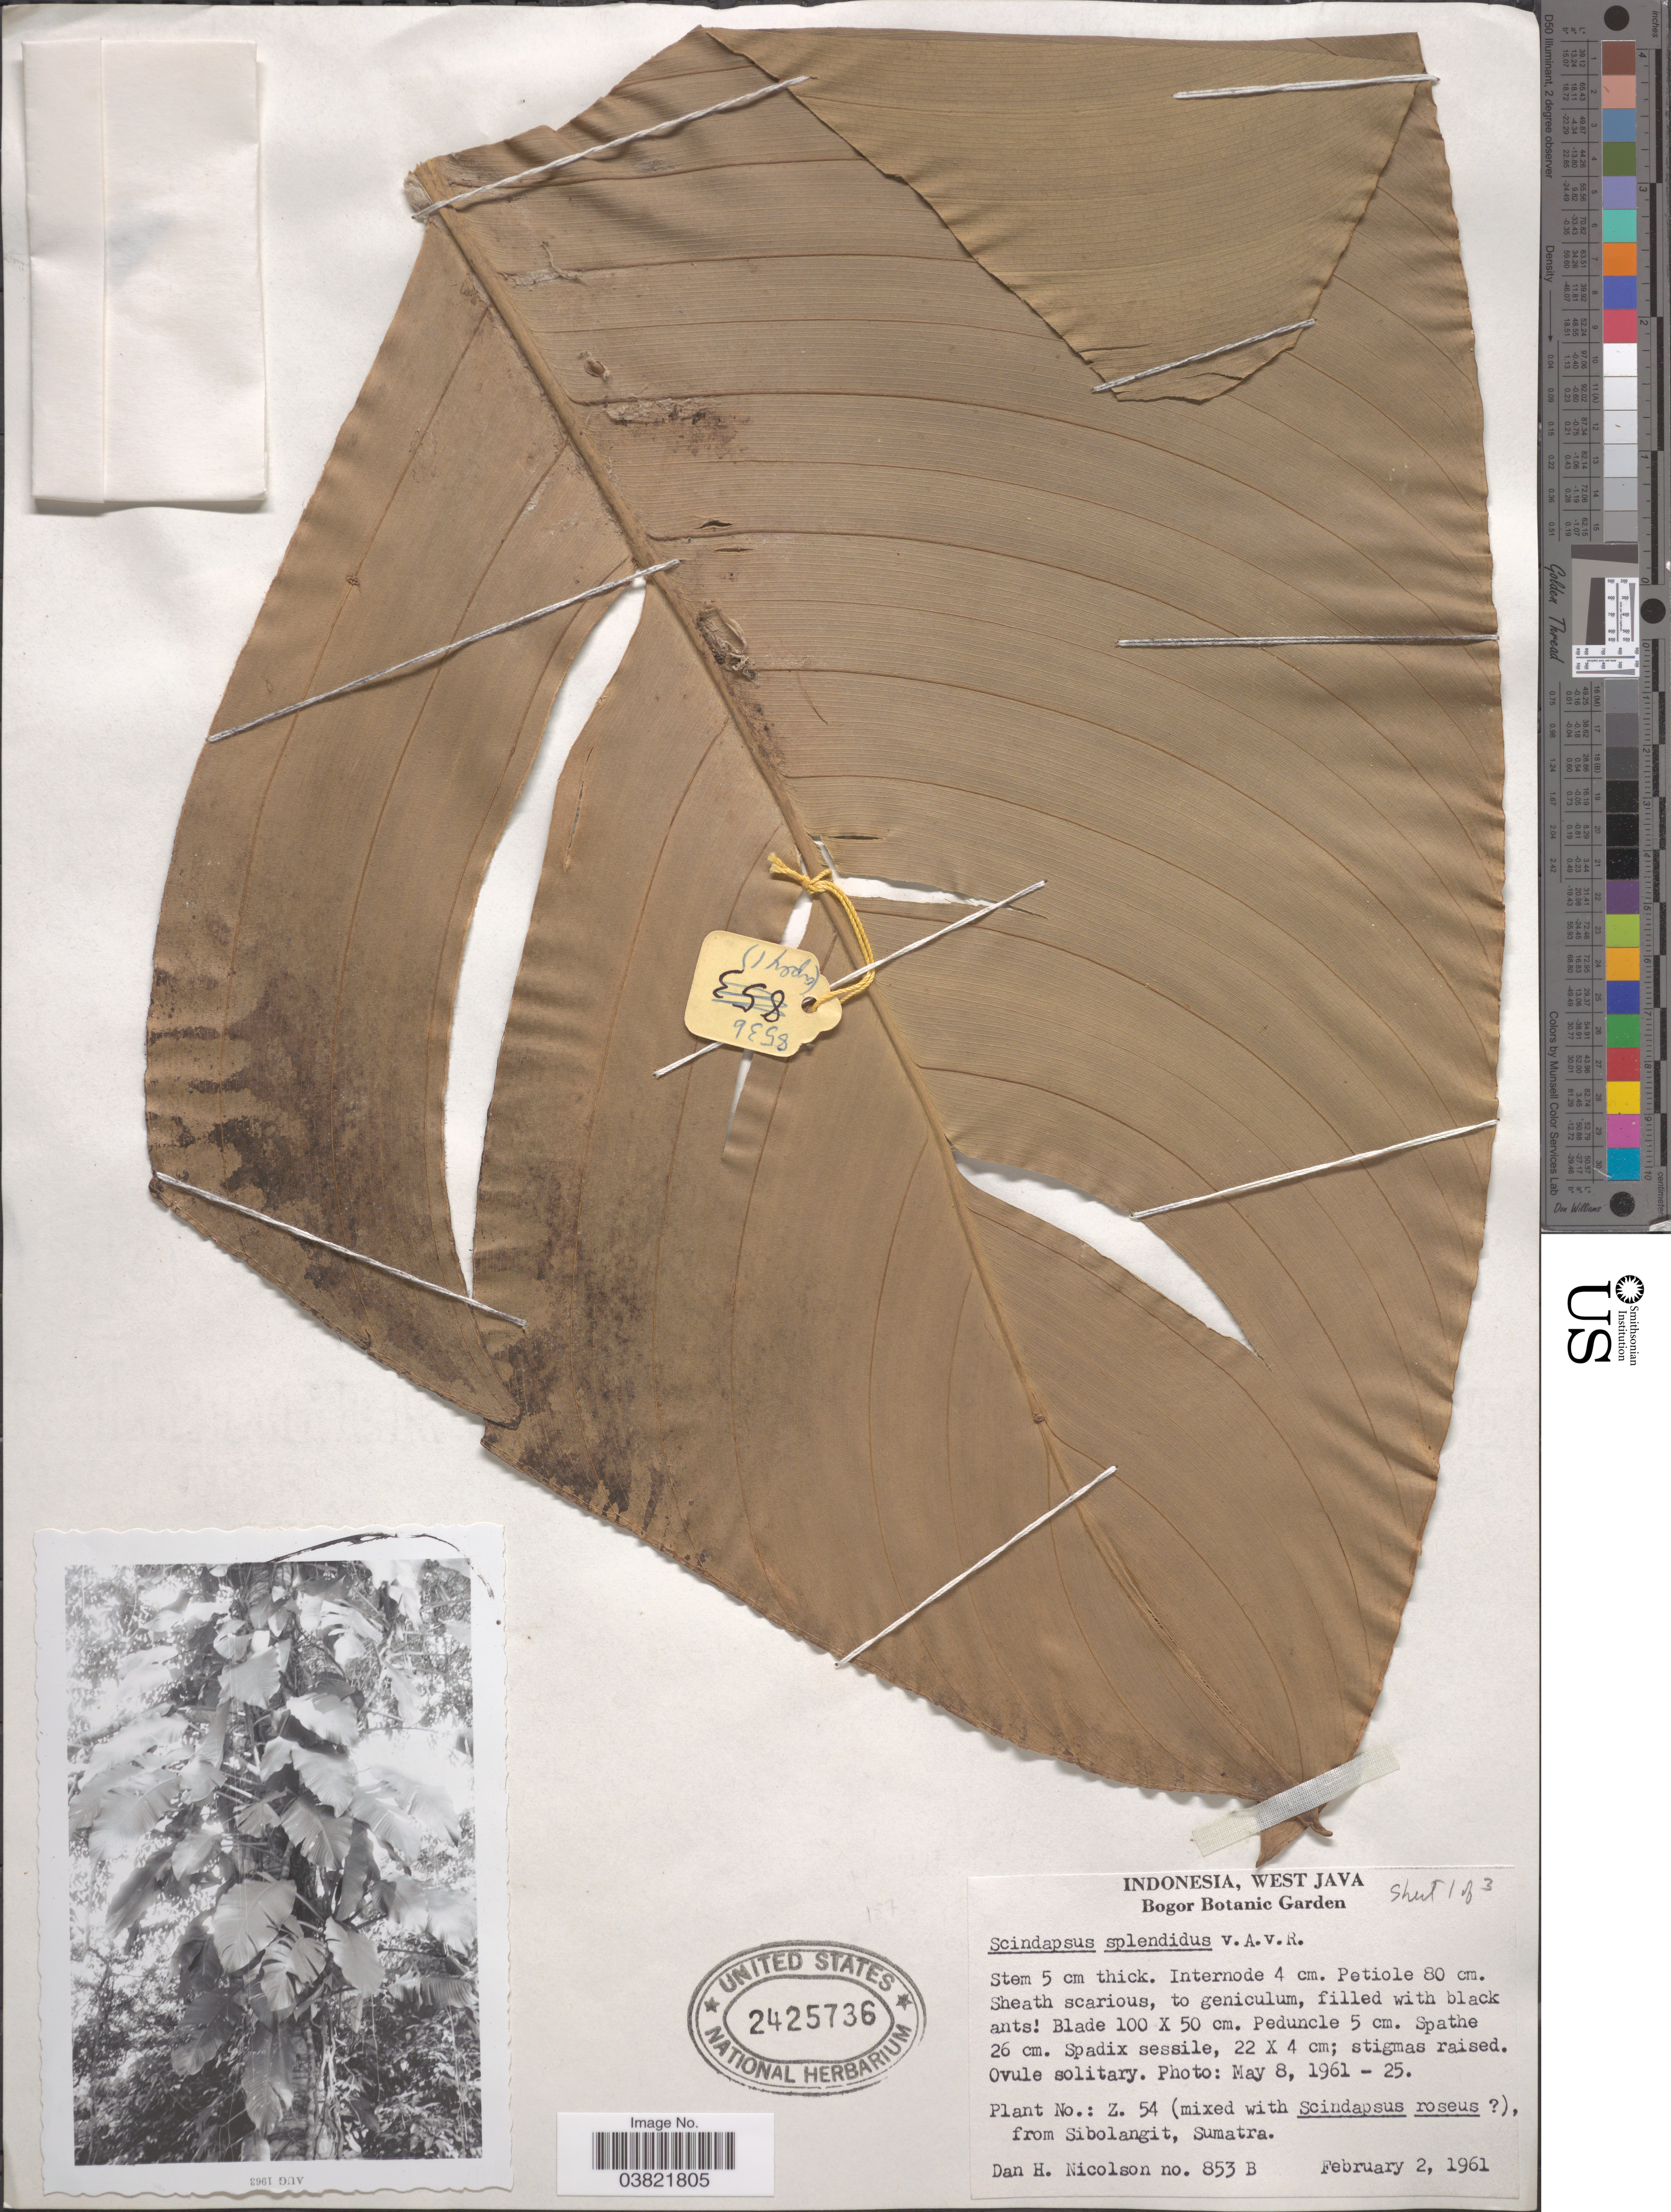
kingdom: Plantae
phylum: Tracheophyta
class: Liliopsida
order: Alismatales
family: Araceae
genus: Scindapsus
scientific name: Scindapsus splendidus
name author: Alderw.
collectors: D. H. Nicolson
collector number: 853B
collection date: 1961-02-02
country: Indonesia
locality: West Java, Bogor Botanic Garden.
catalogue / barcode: US 2425736